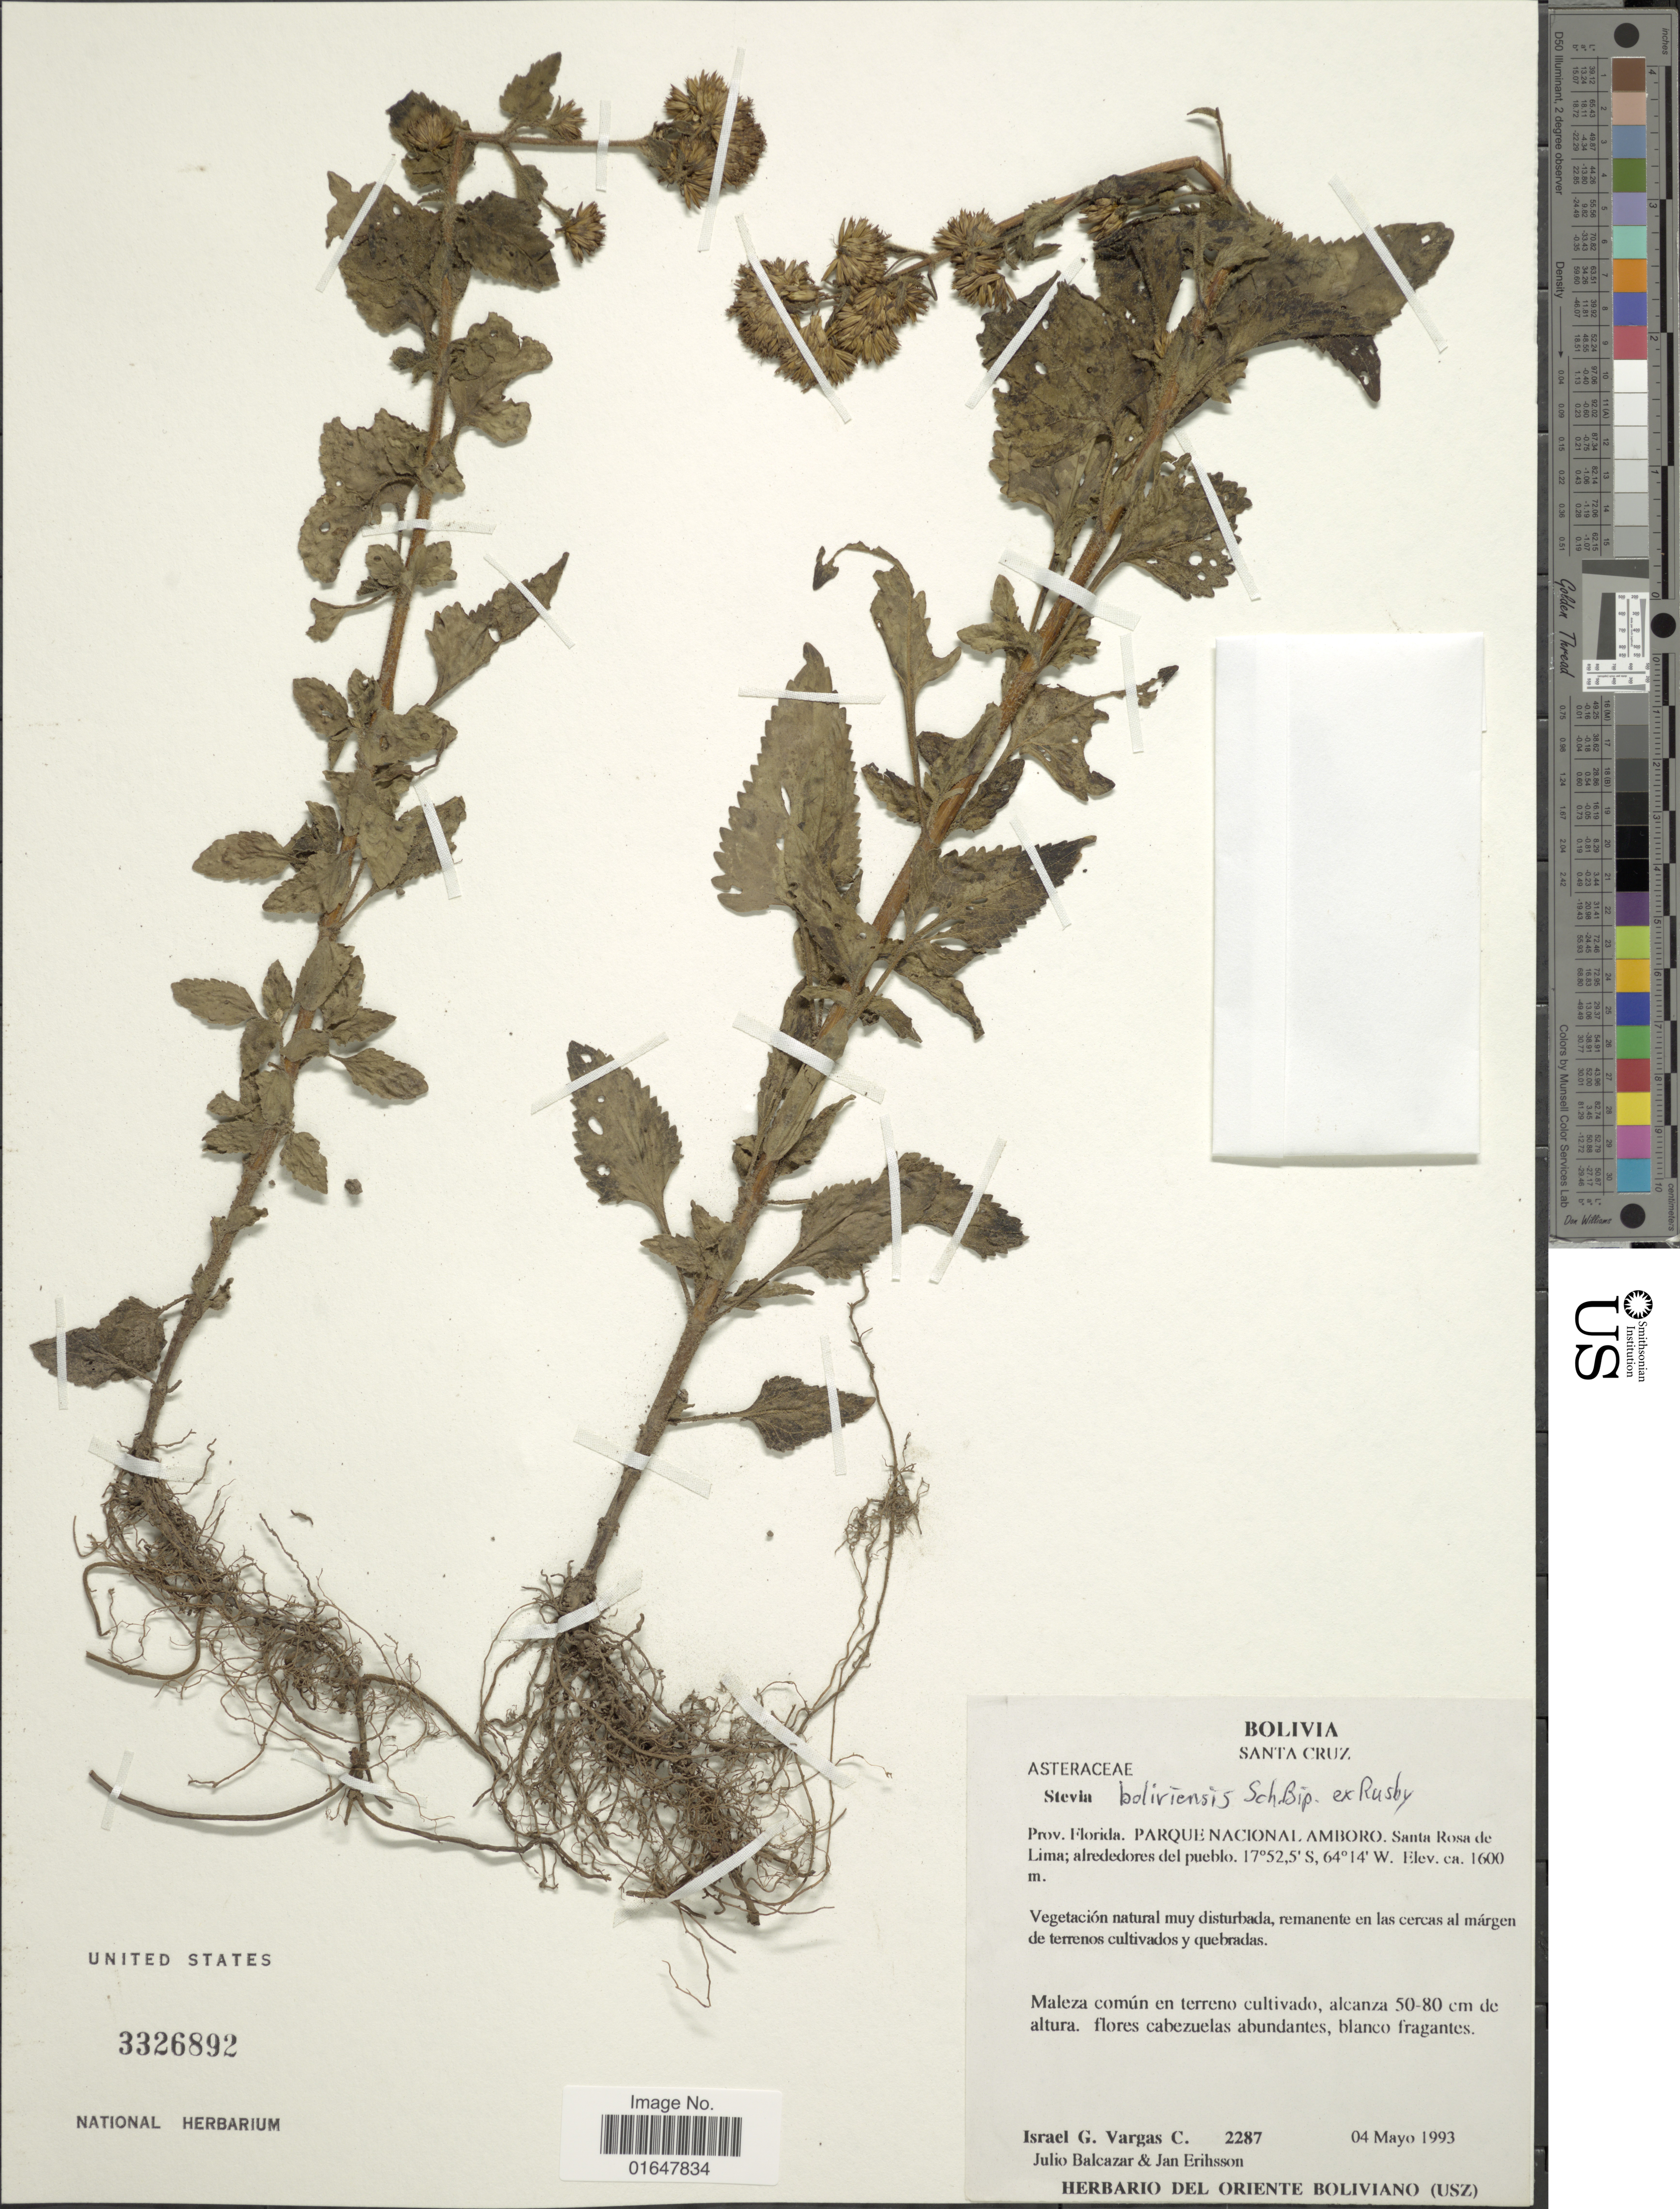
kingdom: Plantae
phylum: Tracheophyta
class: Magnoliopsida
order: Asterales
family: Asteraceae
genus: Stevia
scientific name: Stevia boliviensis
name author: Sch. Bip. ex Rusby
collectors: I. G. Vargas C., J. Balcazar & J. Erihsson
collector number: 2287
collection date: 1993-05-04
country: Bolivia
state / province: Santa Cruz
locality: Prov. Florida, Parque Nacional Amboro, Santa Rosa de Lima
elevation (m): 1600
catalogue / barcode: US 3326892